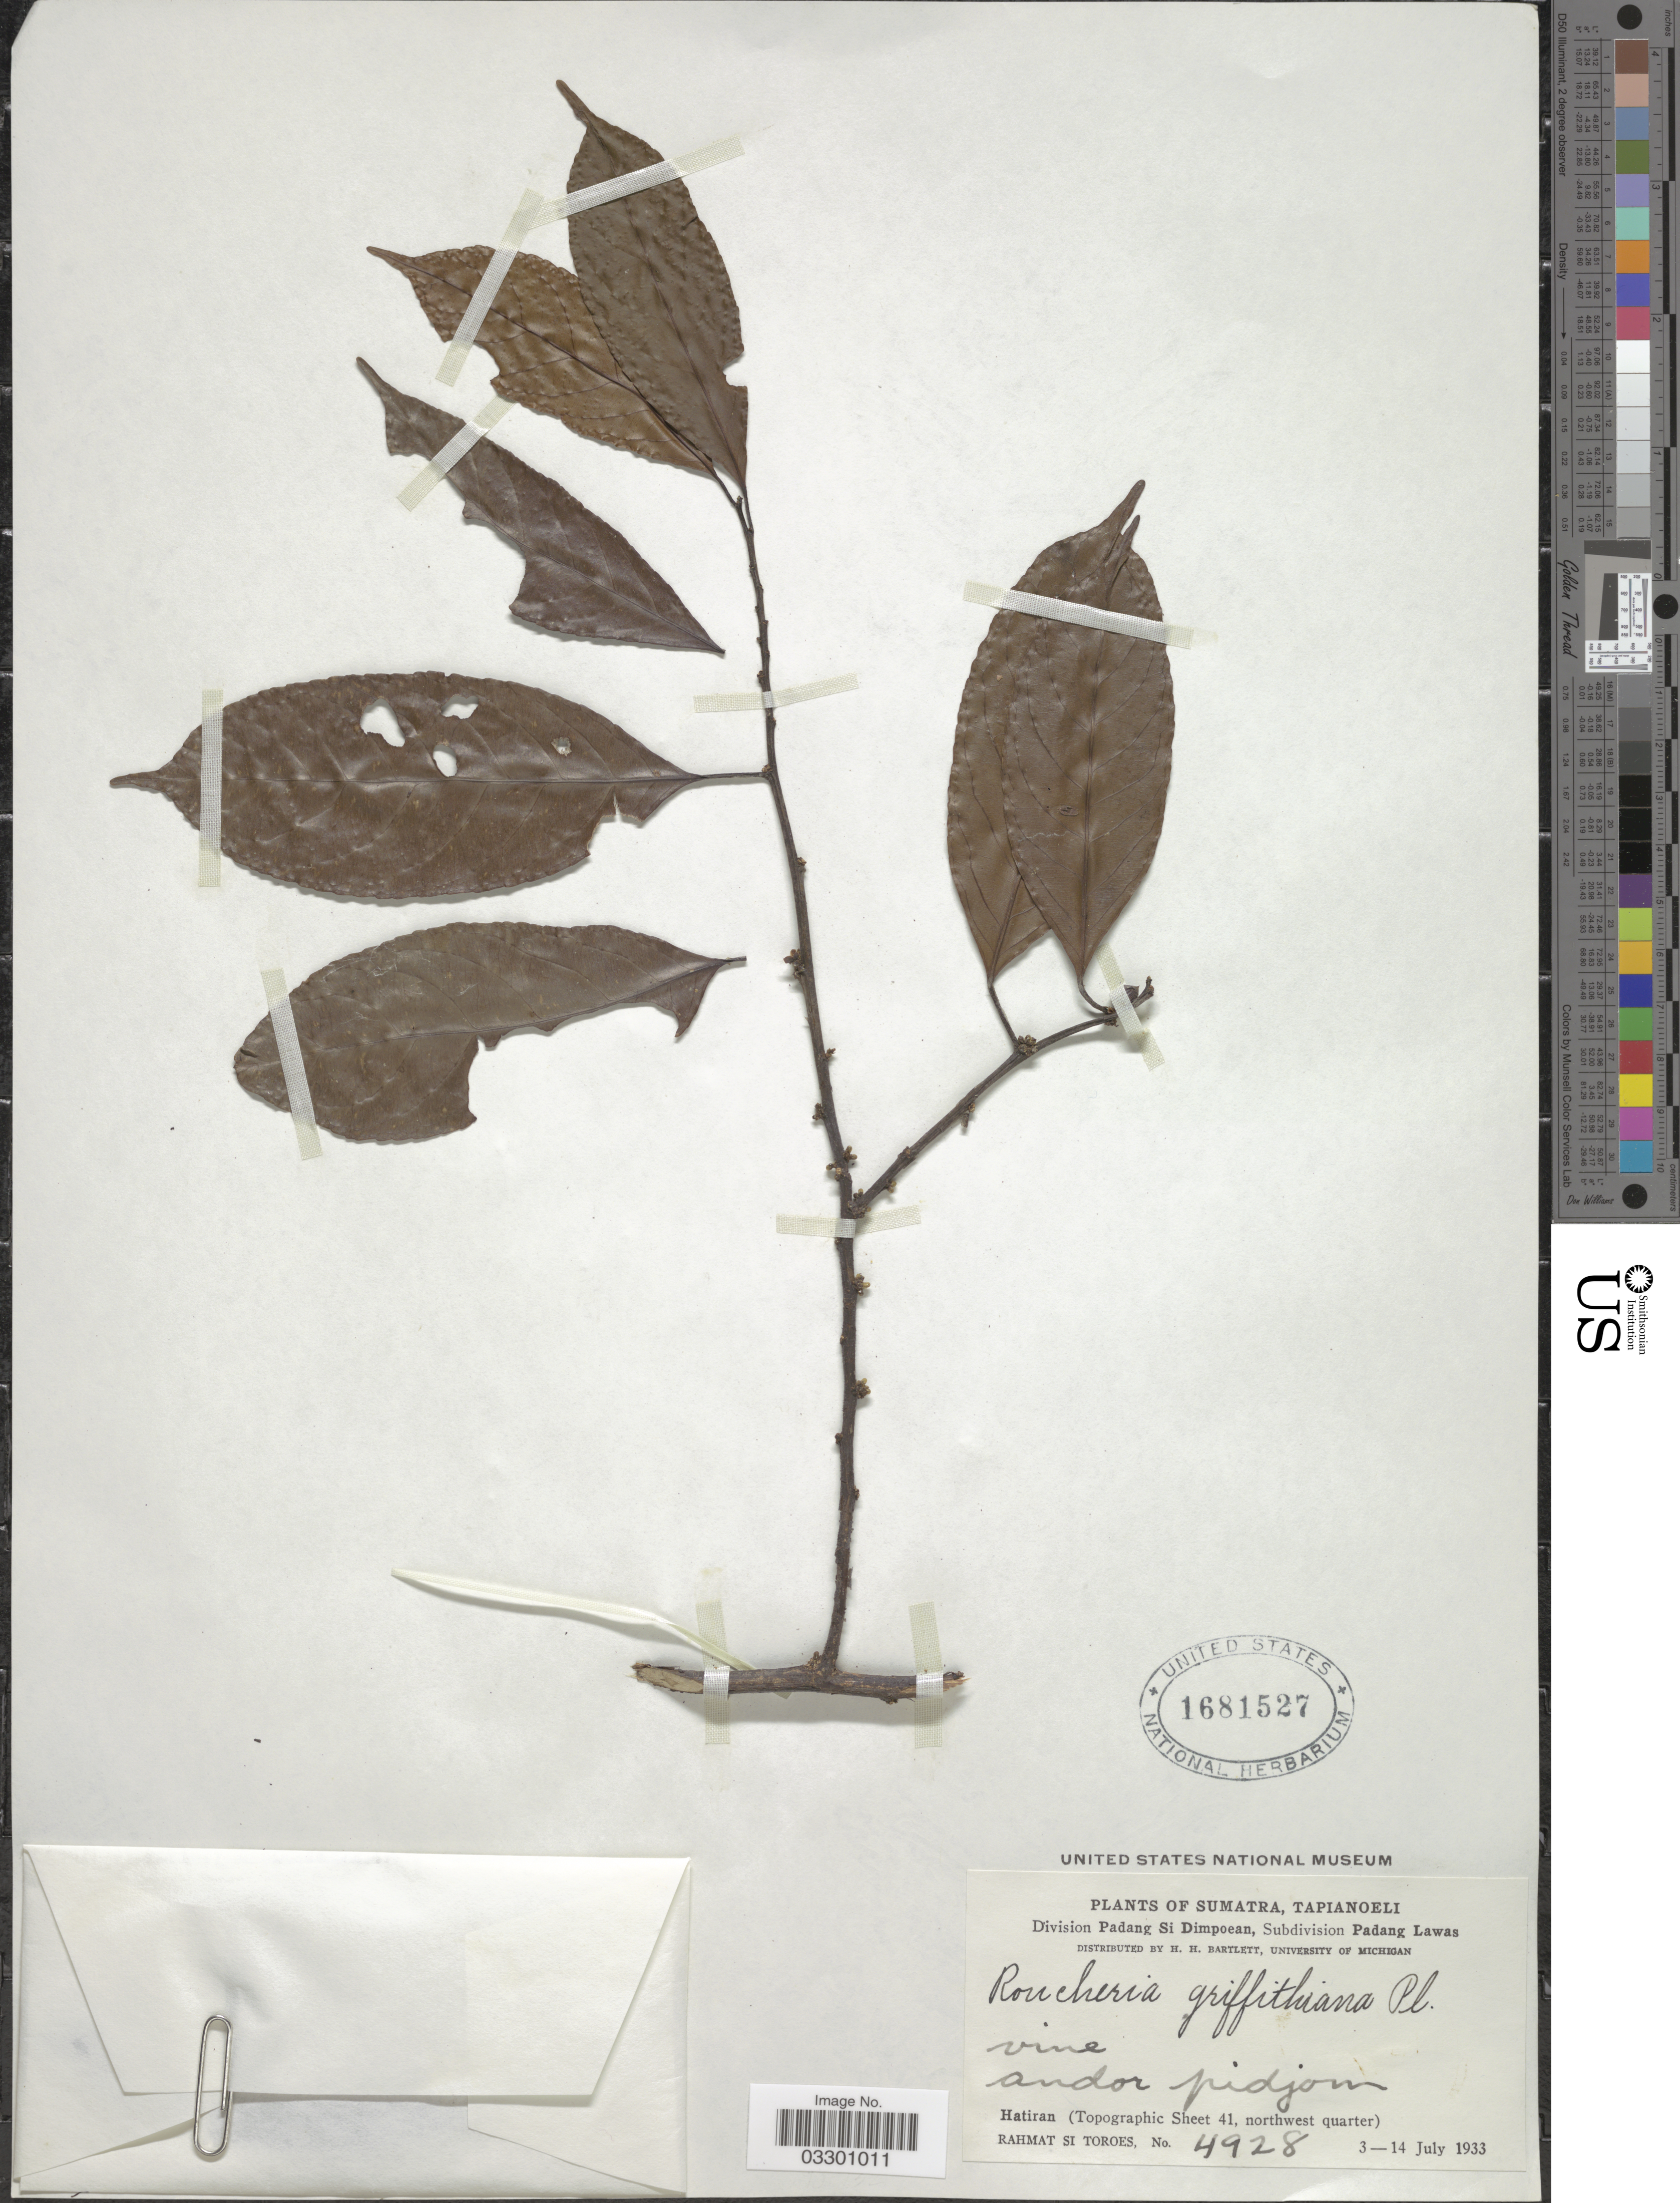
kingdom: Plantae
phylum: Tracheophyta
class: Magnoliopsida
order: Malpighiales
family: Linaceae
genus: Roucheria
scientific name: Roucheria griffithiana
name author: Planch.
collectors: Rahmat Si Boeea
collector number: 4928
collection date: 1933-07-03/1933-07-14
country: Indonesia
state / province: Sumatra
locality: Tapianoeli. Division Padang Si Dimpoean, Subdivision Padang Lawas. Hatiran (Topographic Sheet 41, northwest quarter).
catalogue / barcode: US 1681527